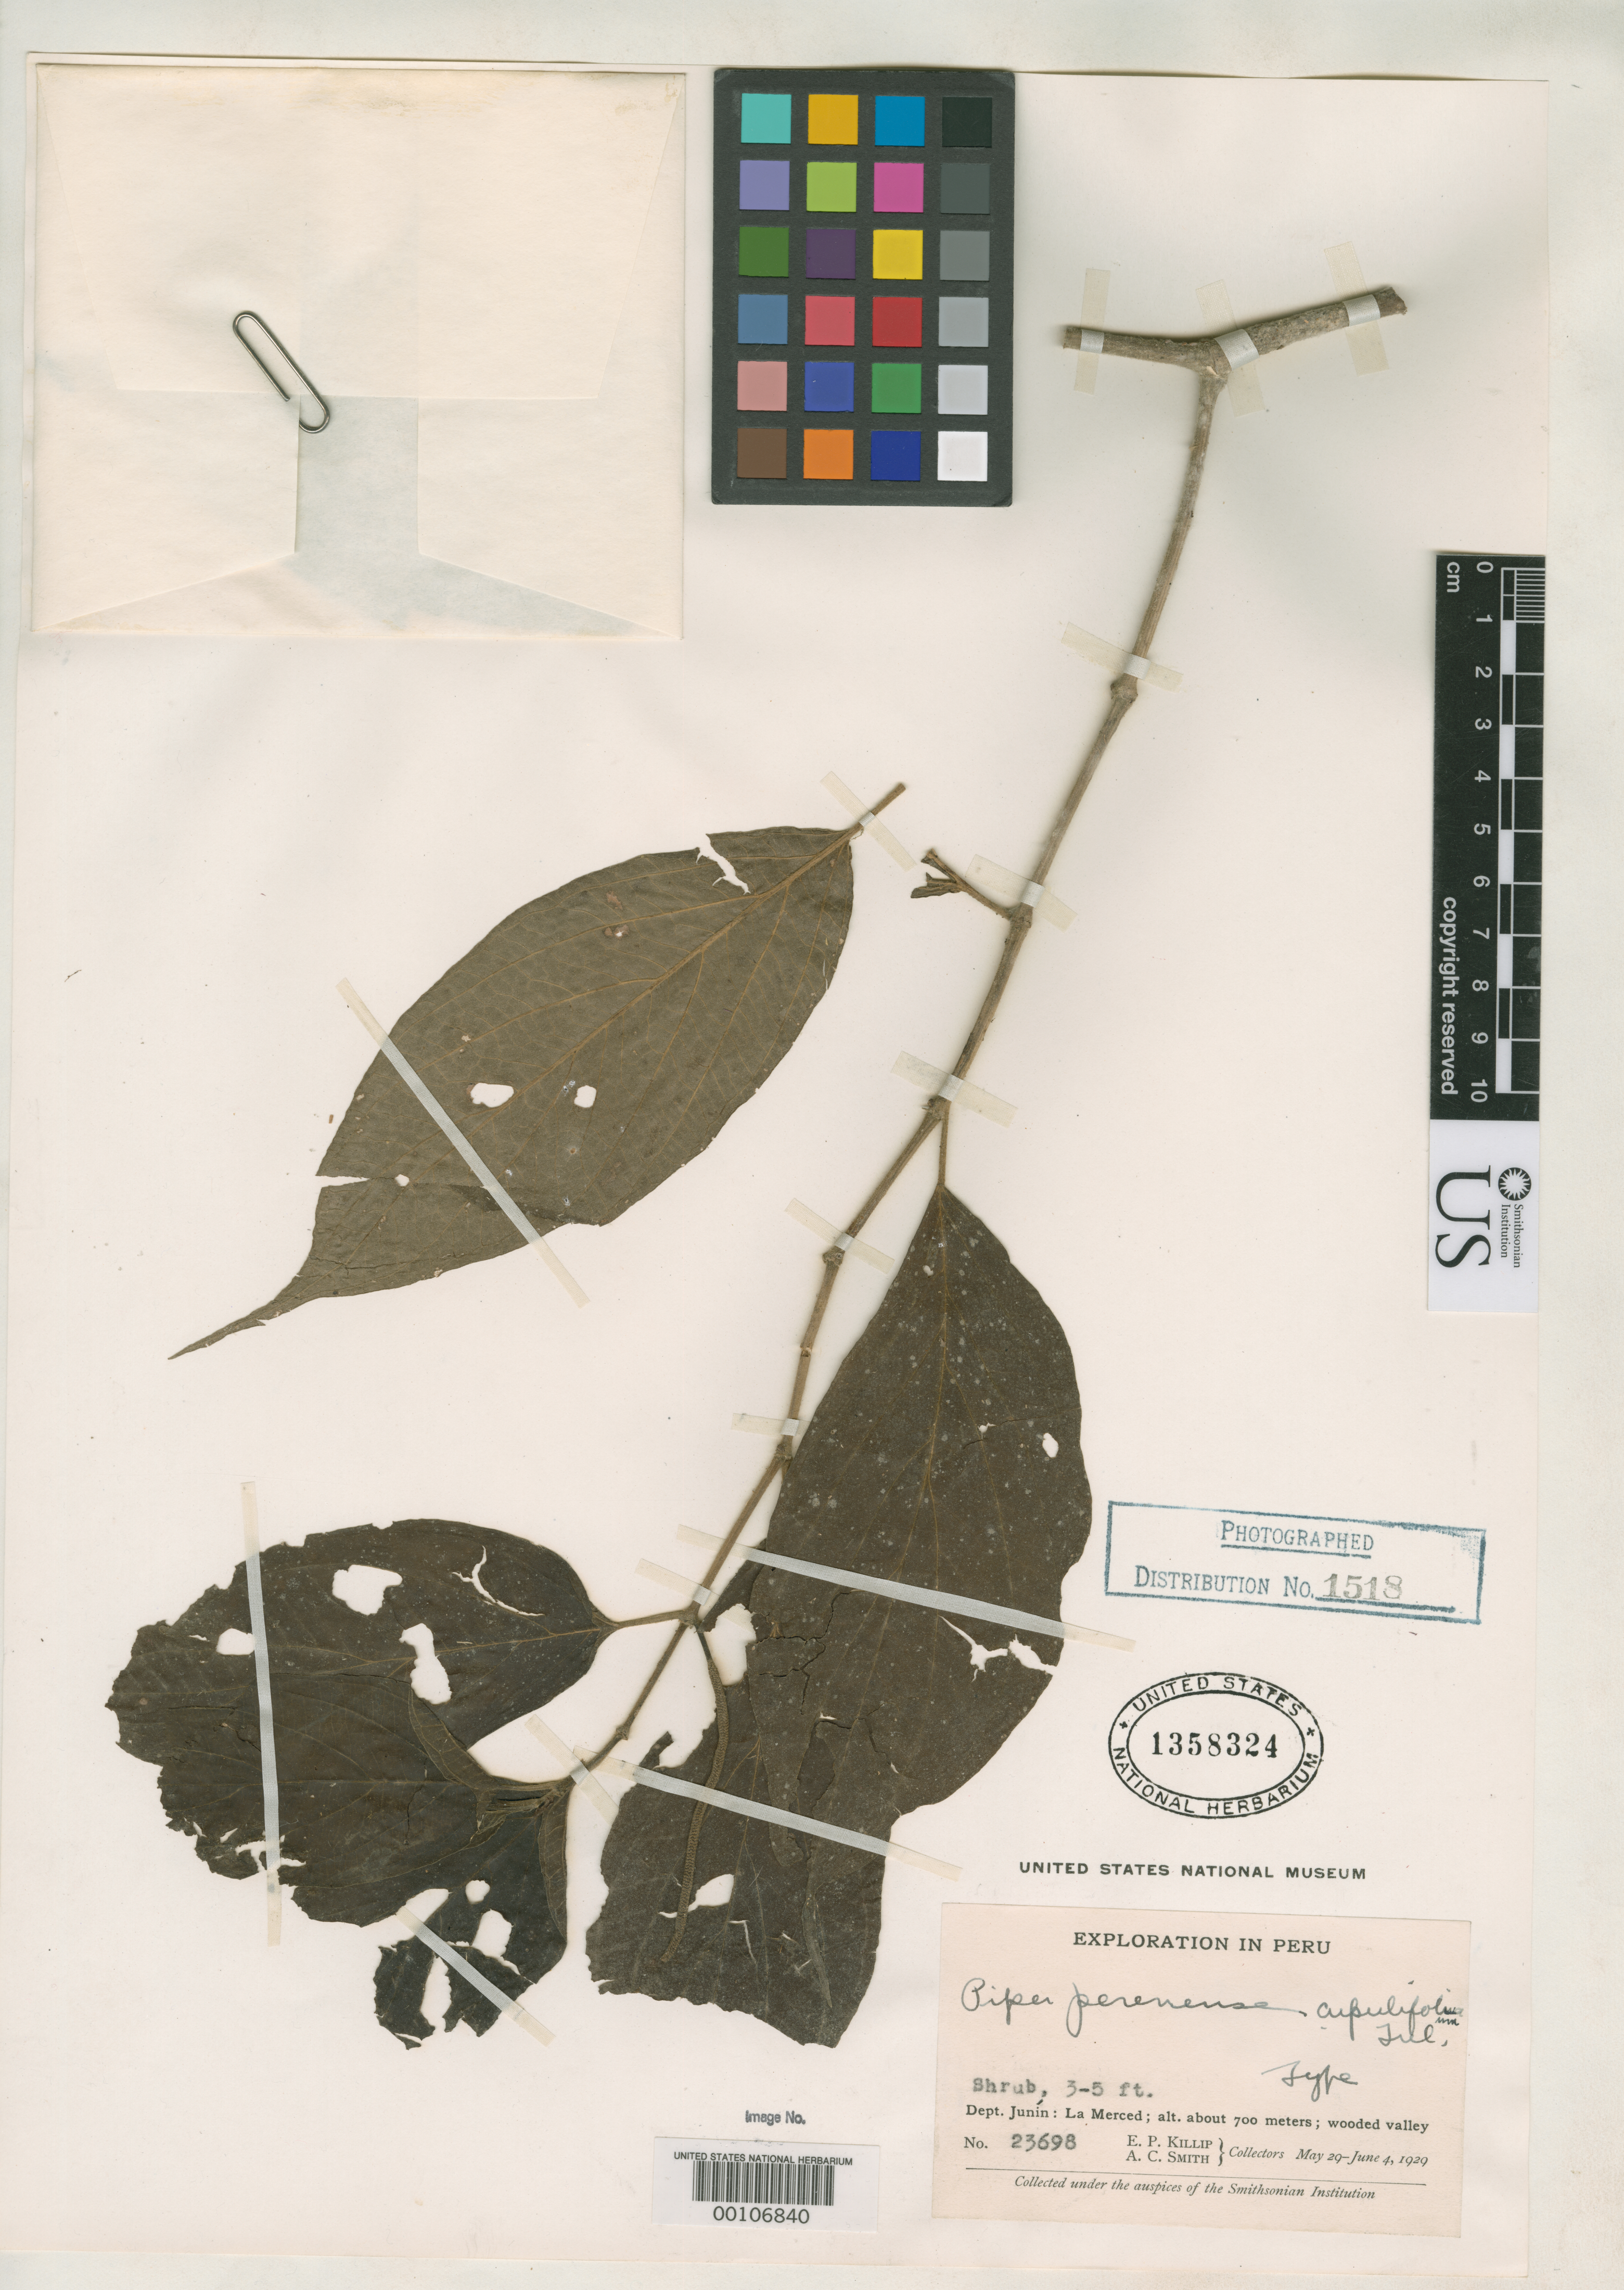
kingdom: Plantae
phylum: Tracheophyta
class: Magnoliopsida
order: Piperales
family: Piperaceae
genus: Piper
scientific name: Piper perenense var. cupulifolium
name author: Trel. in J.F. Macbr.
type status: Holotype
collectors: E. P. Killip & A. C. Smith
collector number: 23698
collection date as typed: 29 May 1929 to 04 Jun 1929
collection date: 1929-05-29/1929-06-04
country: Peru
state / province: Junín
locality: La Merced.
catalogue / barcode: US 1358324